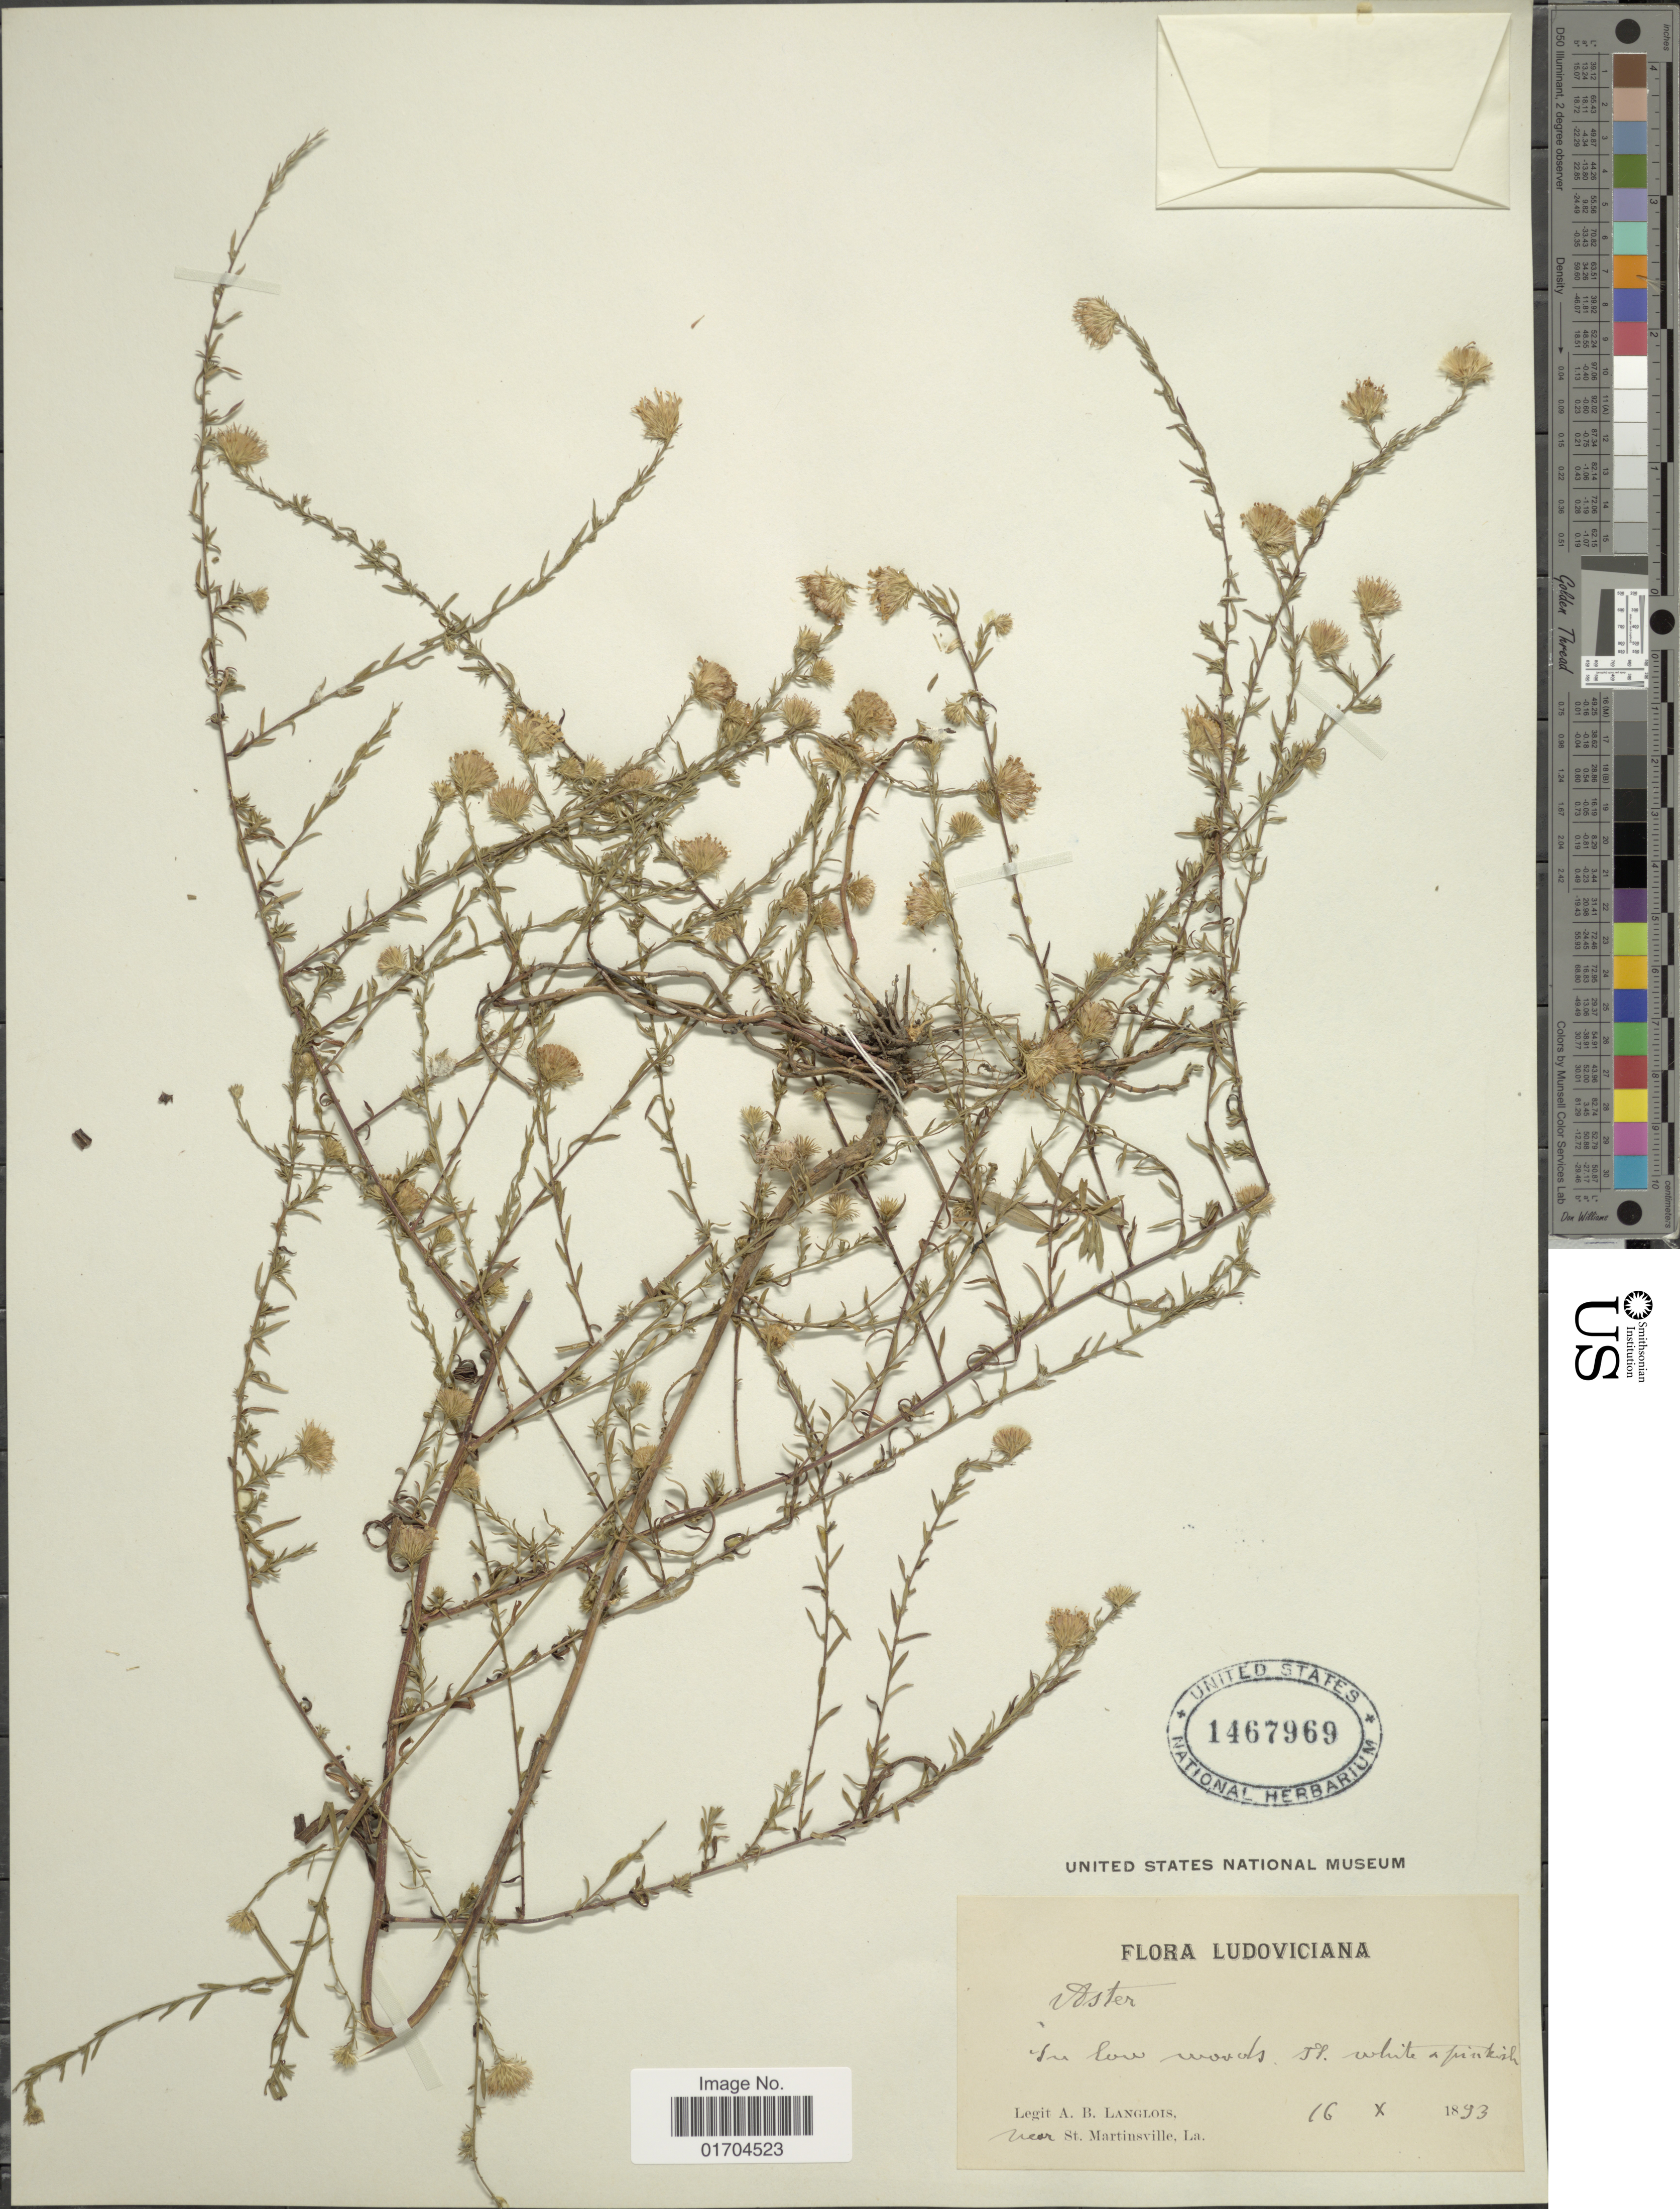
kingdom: Plantae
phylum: Tracheophyta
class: Magnoliopsida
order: Asterales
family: Asteraceae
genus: Symphyotrichum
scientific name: Symphyotrichum sp.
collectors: A. Langlois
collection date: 1893-10-16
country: United States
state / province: Louisiana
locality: Ludoviciana, near St. Martinsville, La.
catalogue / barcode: US 1467969